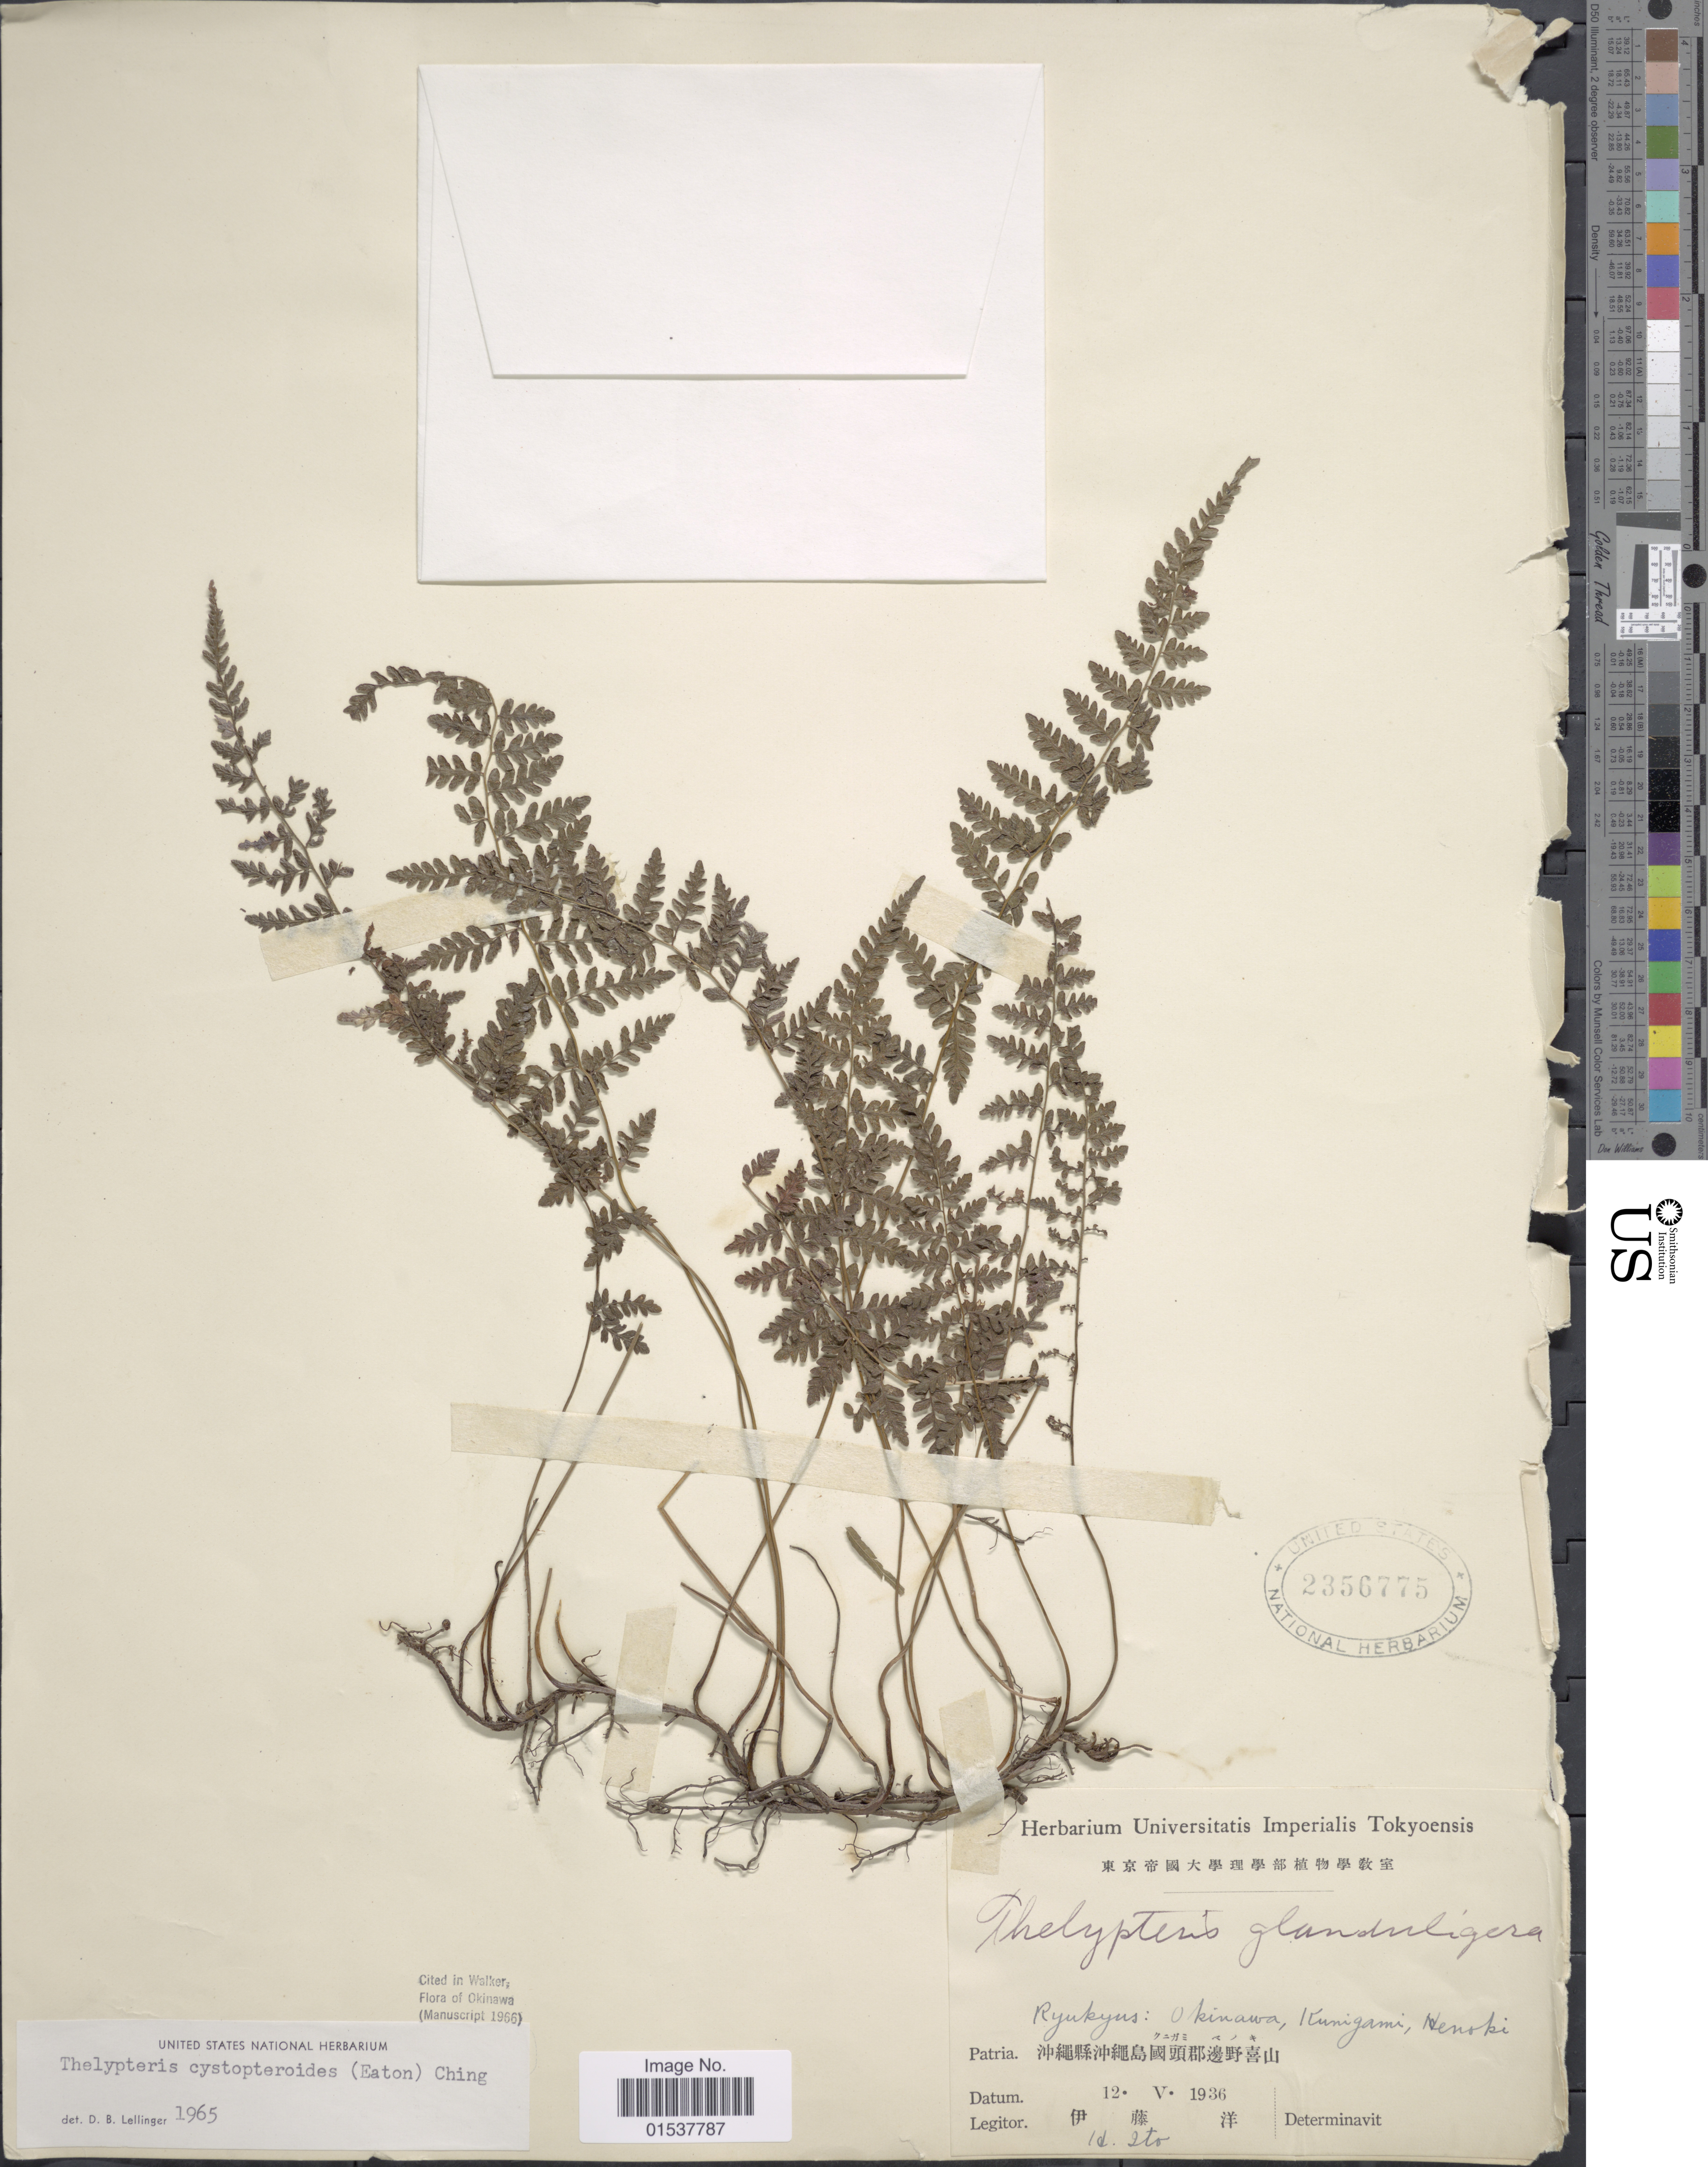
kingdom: Plantae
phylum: Tracheophyta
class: Polypodiopsida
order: Polypodiales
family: Thelypteridaceae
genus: Parathelypteris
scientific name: Parathelypteris cystoperoides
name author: (D.C. Eaton) Ching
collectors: I. Ito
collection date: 1936-05-12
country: Japan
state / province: Okinawa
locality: Ryukyus: Okinawa, Kunigami, Henoki.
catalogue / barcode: US 2356775